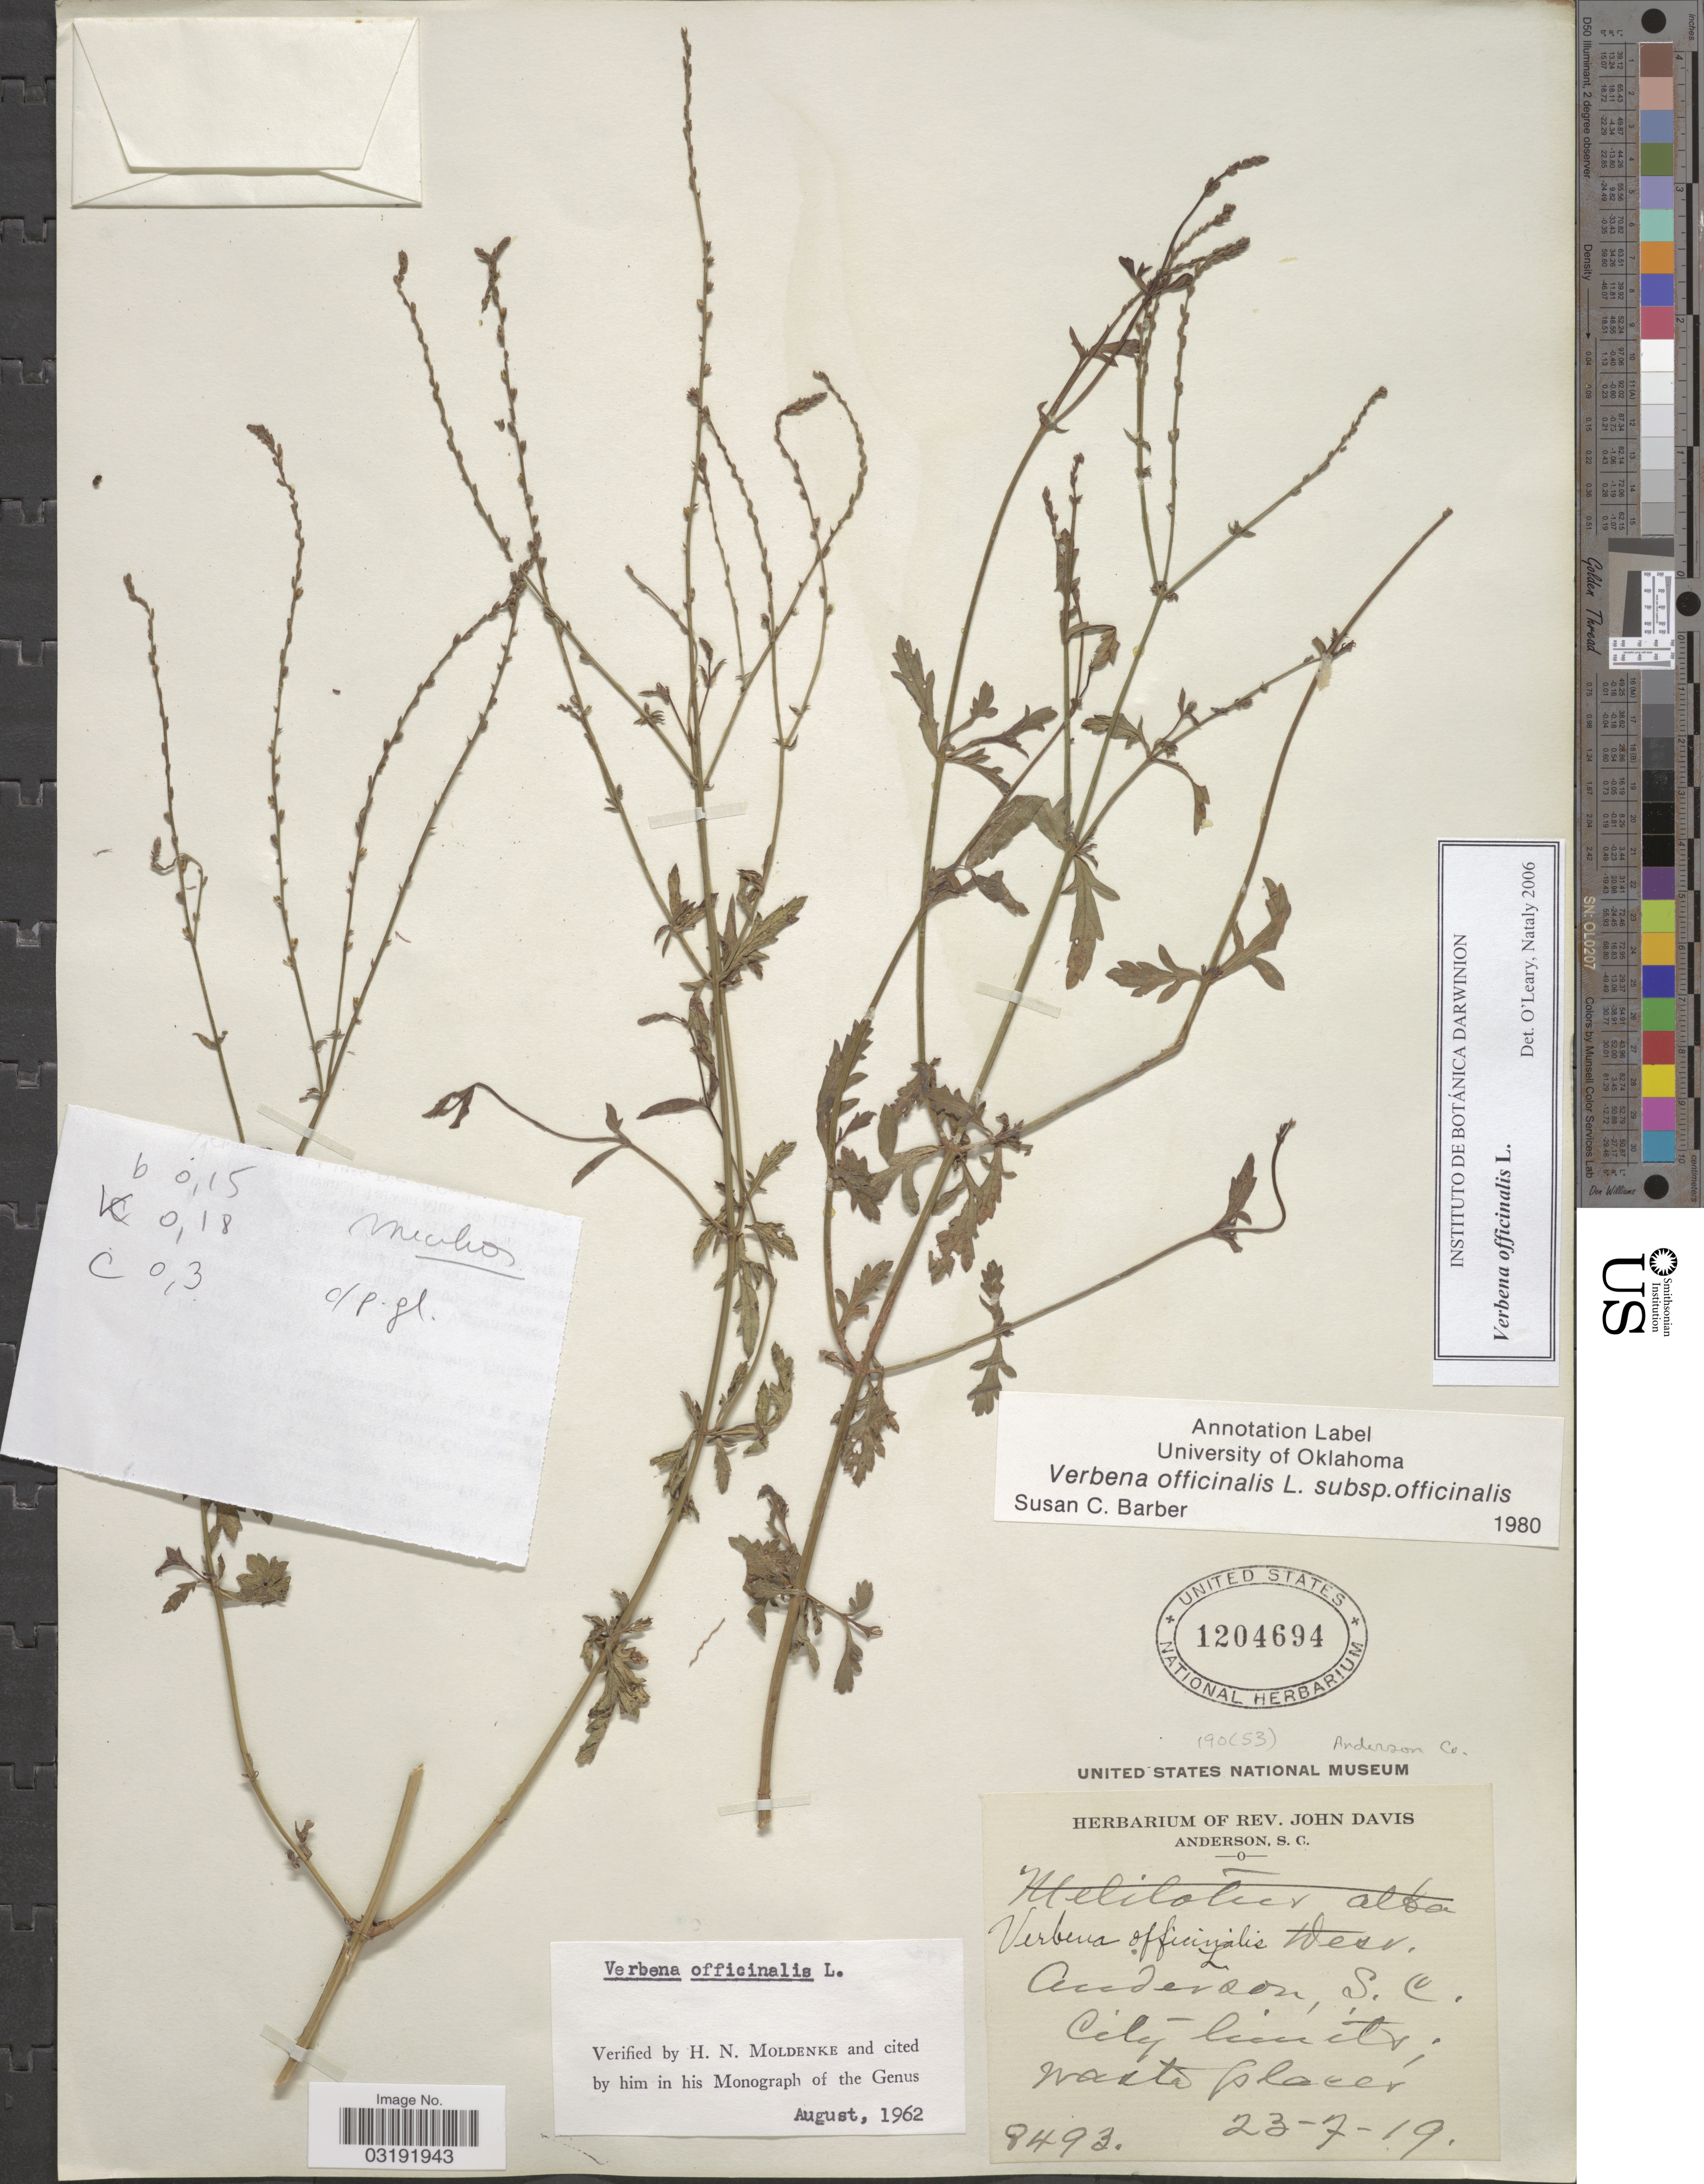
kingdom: Plantae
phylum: Tracheophyta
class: Magnoliopsida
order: Lamiales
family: Verbenaceae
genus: Verbena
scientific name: Verbena officinalis subsp. officinalis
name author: L.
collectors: J. Davis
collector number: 8493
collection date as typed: Transcribed d/m/y: 23/7/19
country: United States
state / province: South Carolina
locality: Anderson, City limits; waste placer.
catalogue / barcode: US 1204694